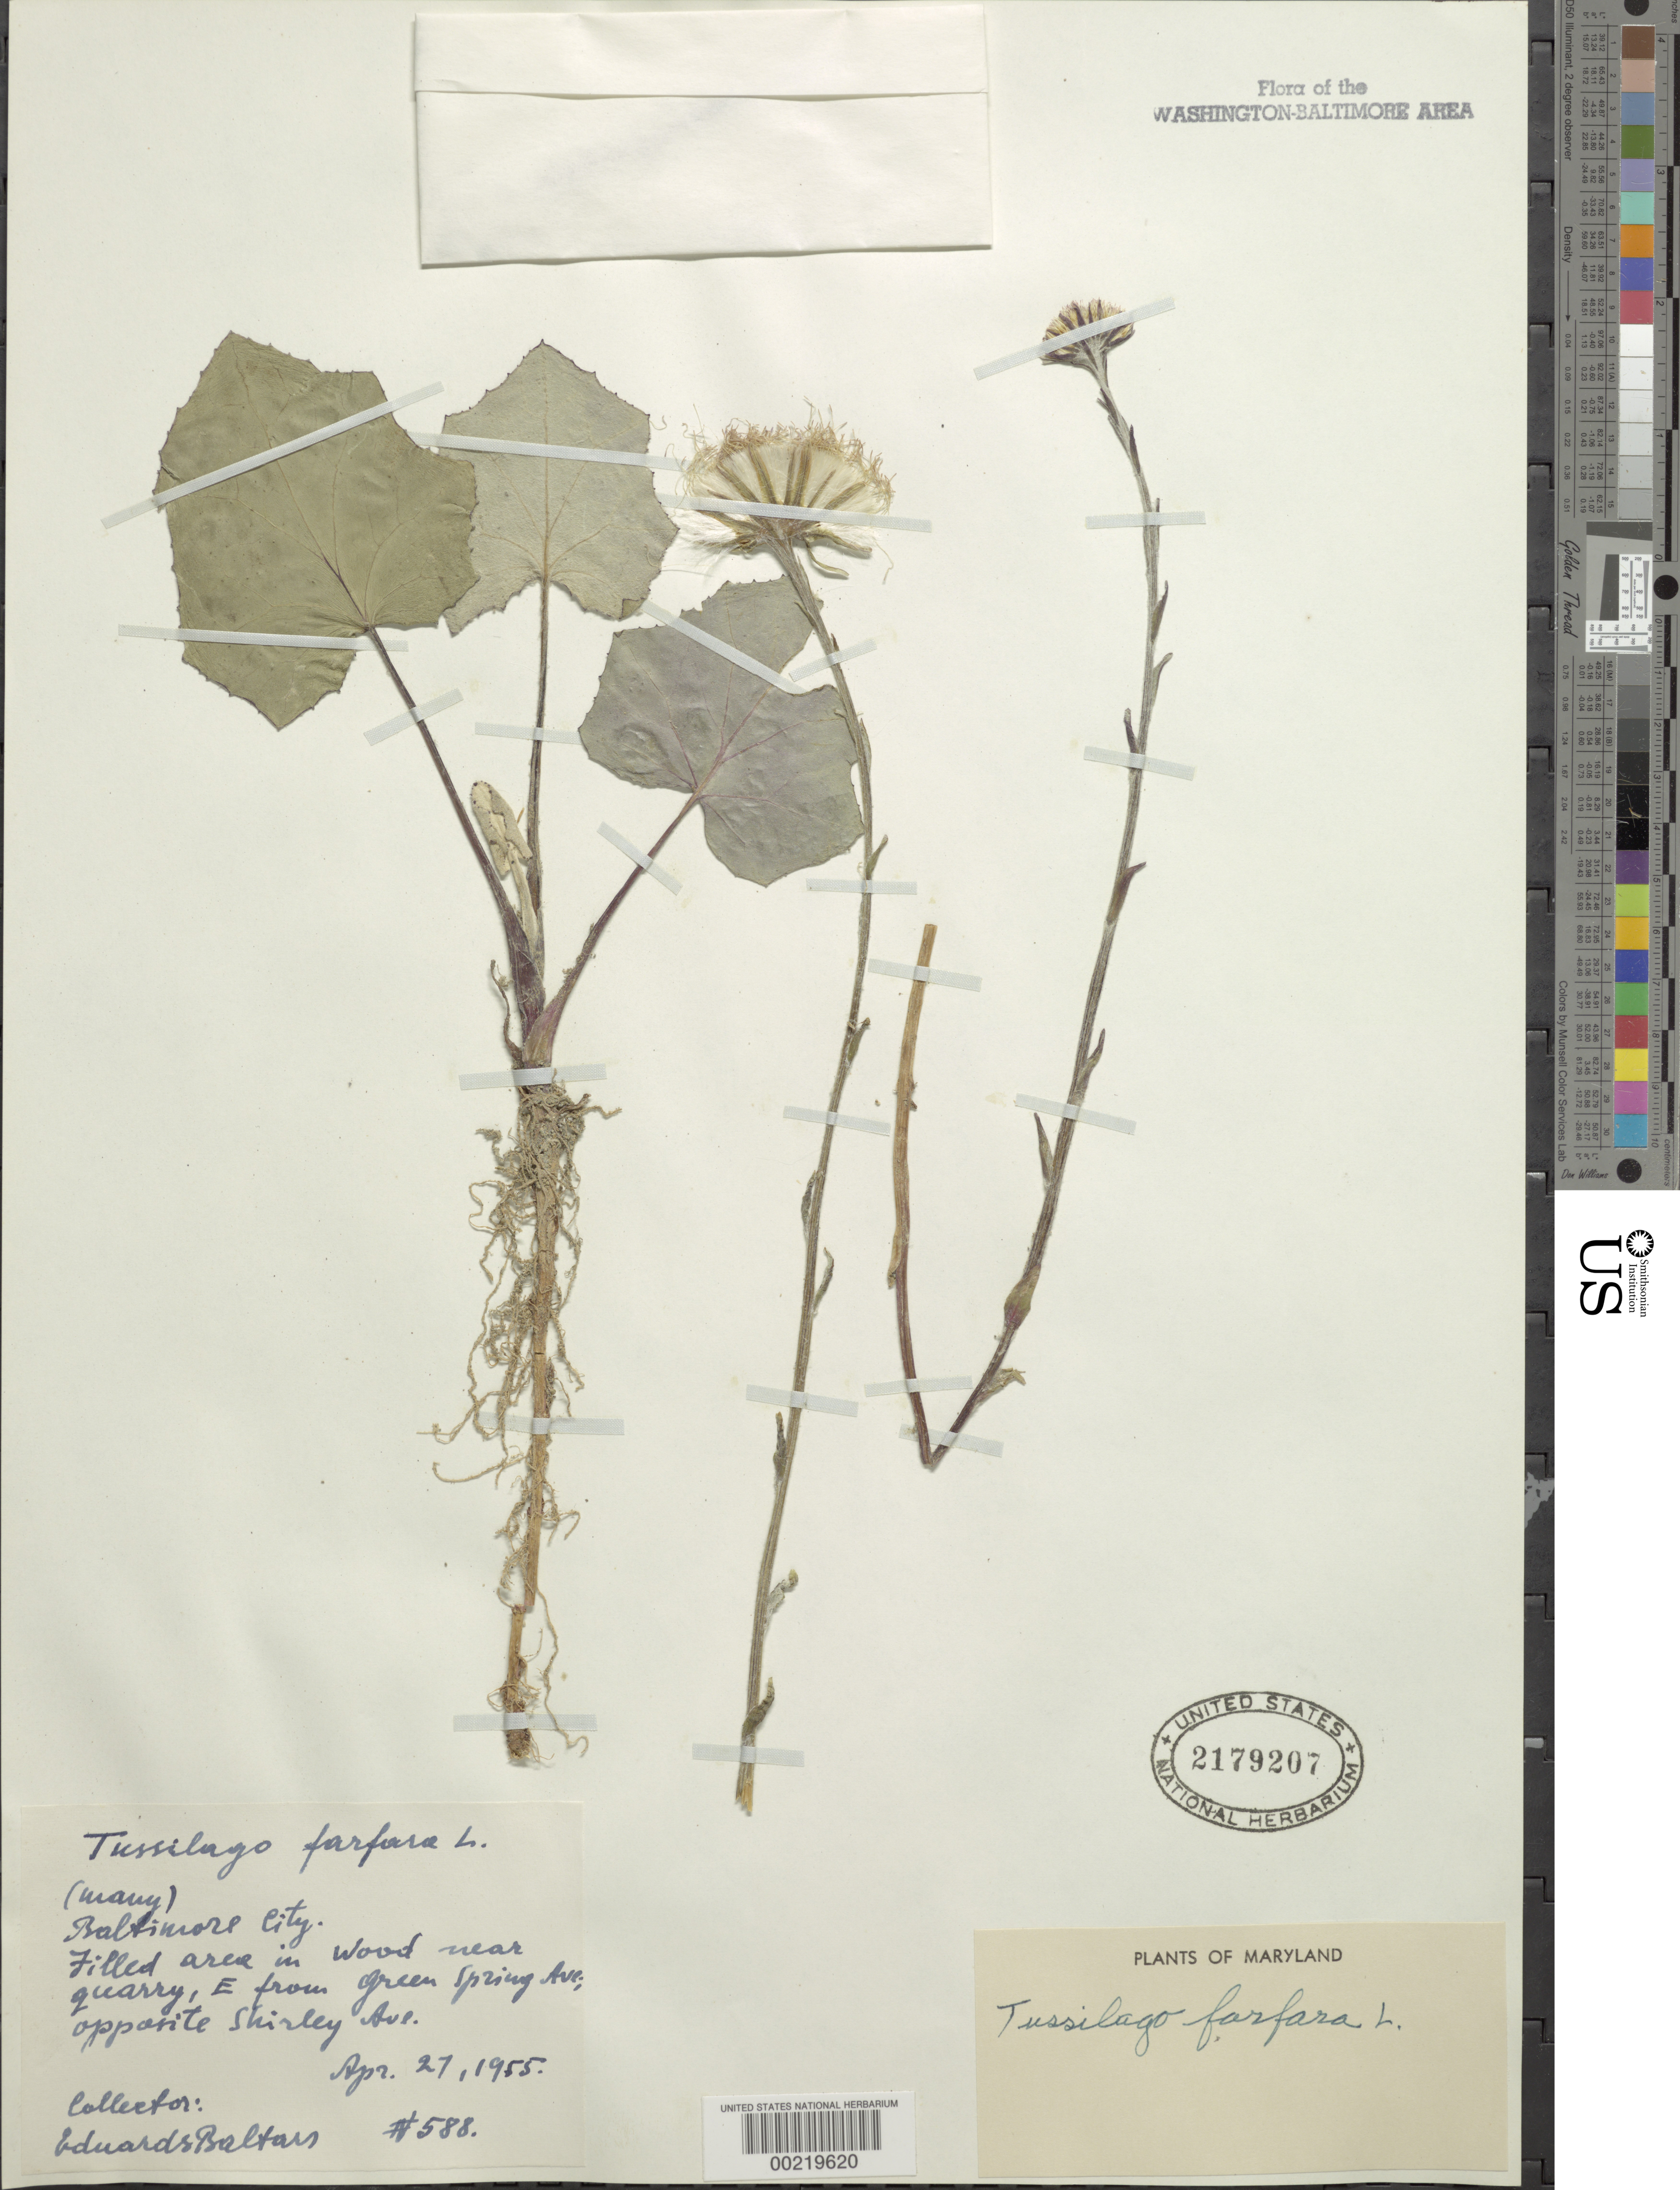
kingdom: Plantae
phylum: Tracheophyta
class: Magnoliopsida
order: Asterales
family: Asteraceae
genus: Tussilago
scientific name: Tussilago farfara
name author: L.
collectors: E. Baltars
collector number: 588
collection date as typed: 27 Apr 1955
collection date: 1955-04-27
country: United States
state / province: Maryland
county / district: City of Baltimore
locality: Baltimore opposite Shirley Ave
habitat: Filled area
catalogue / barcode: US 2179207